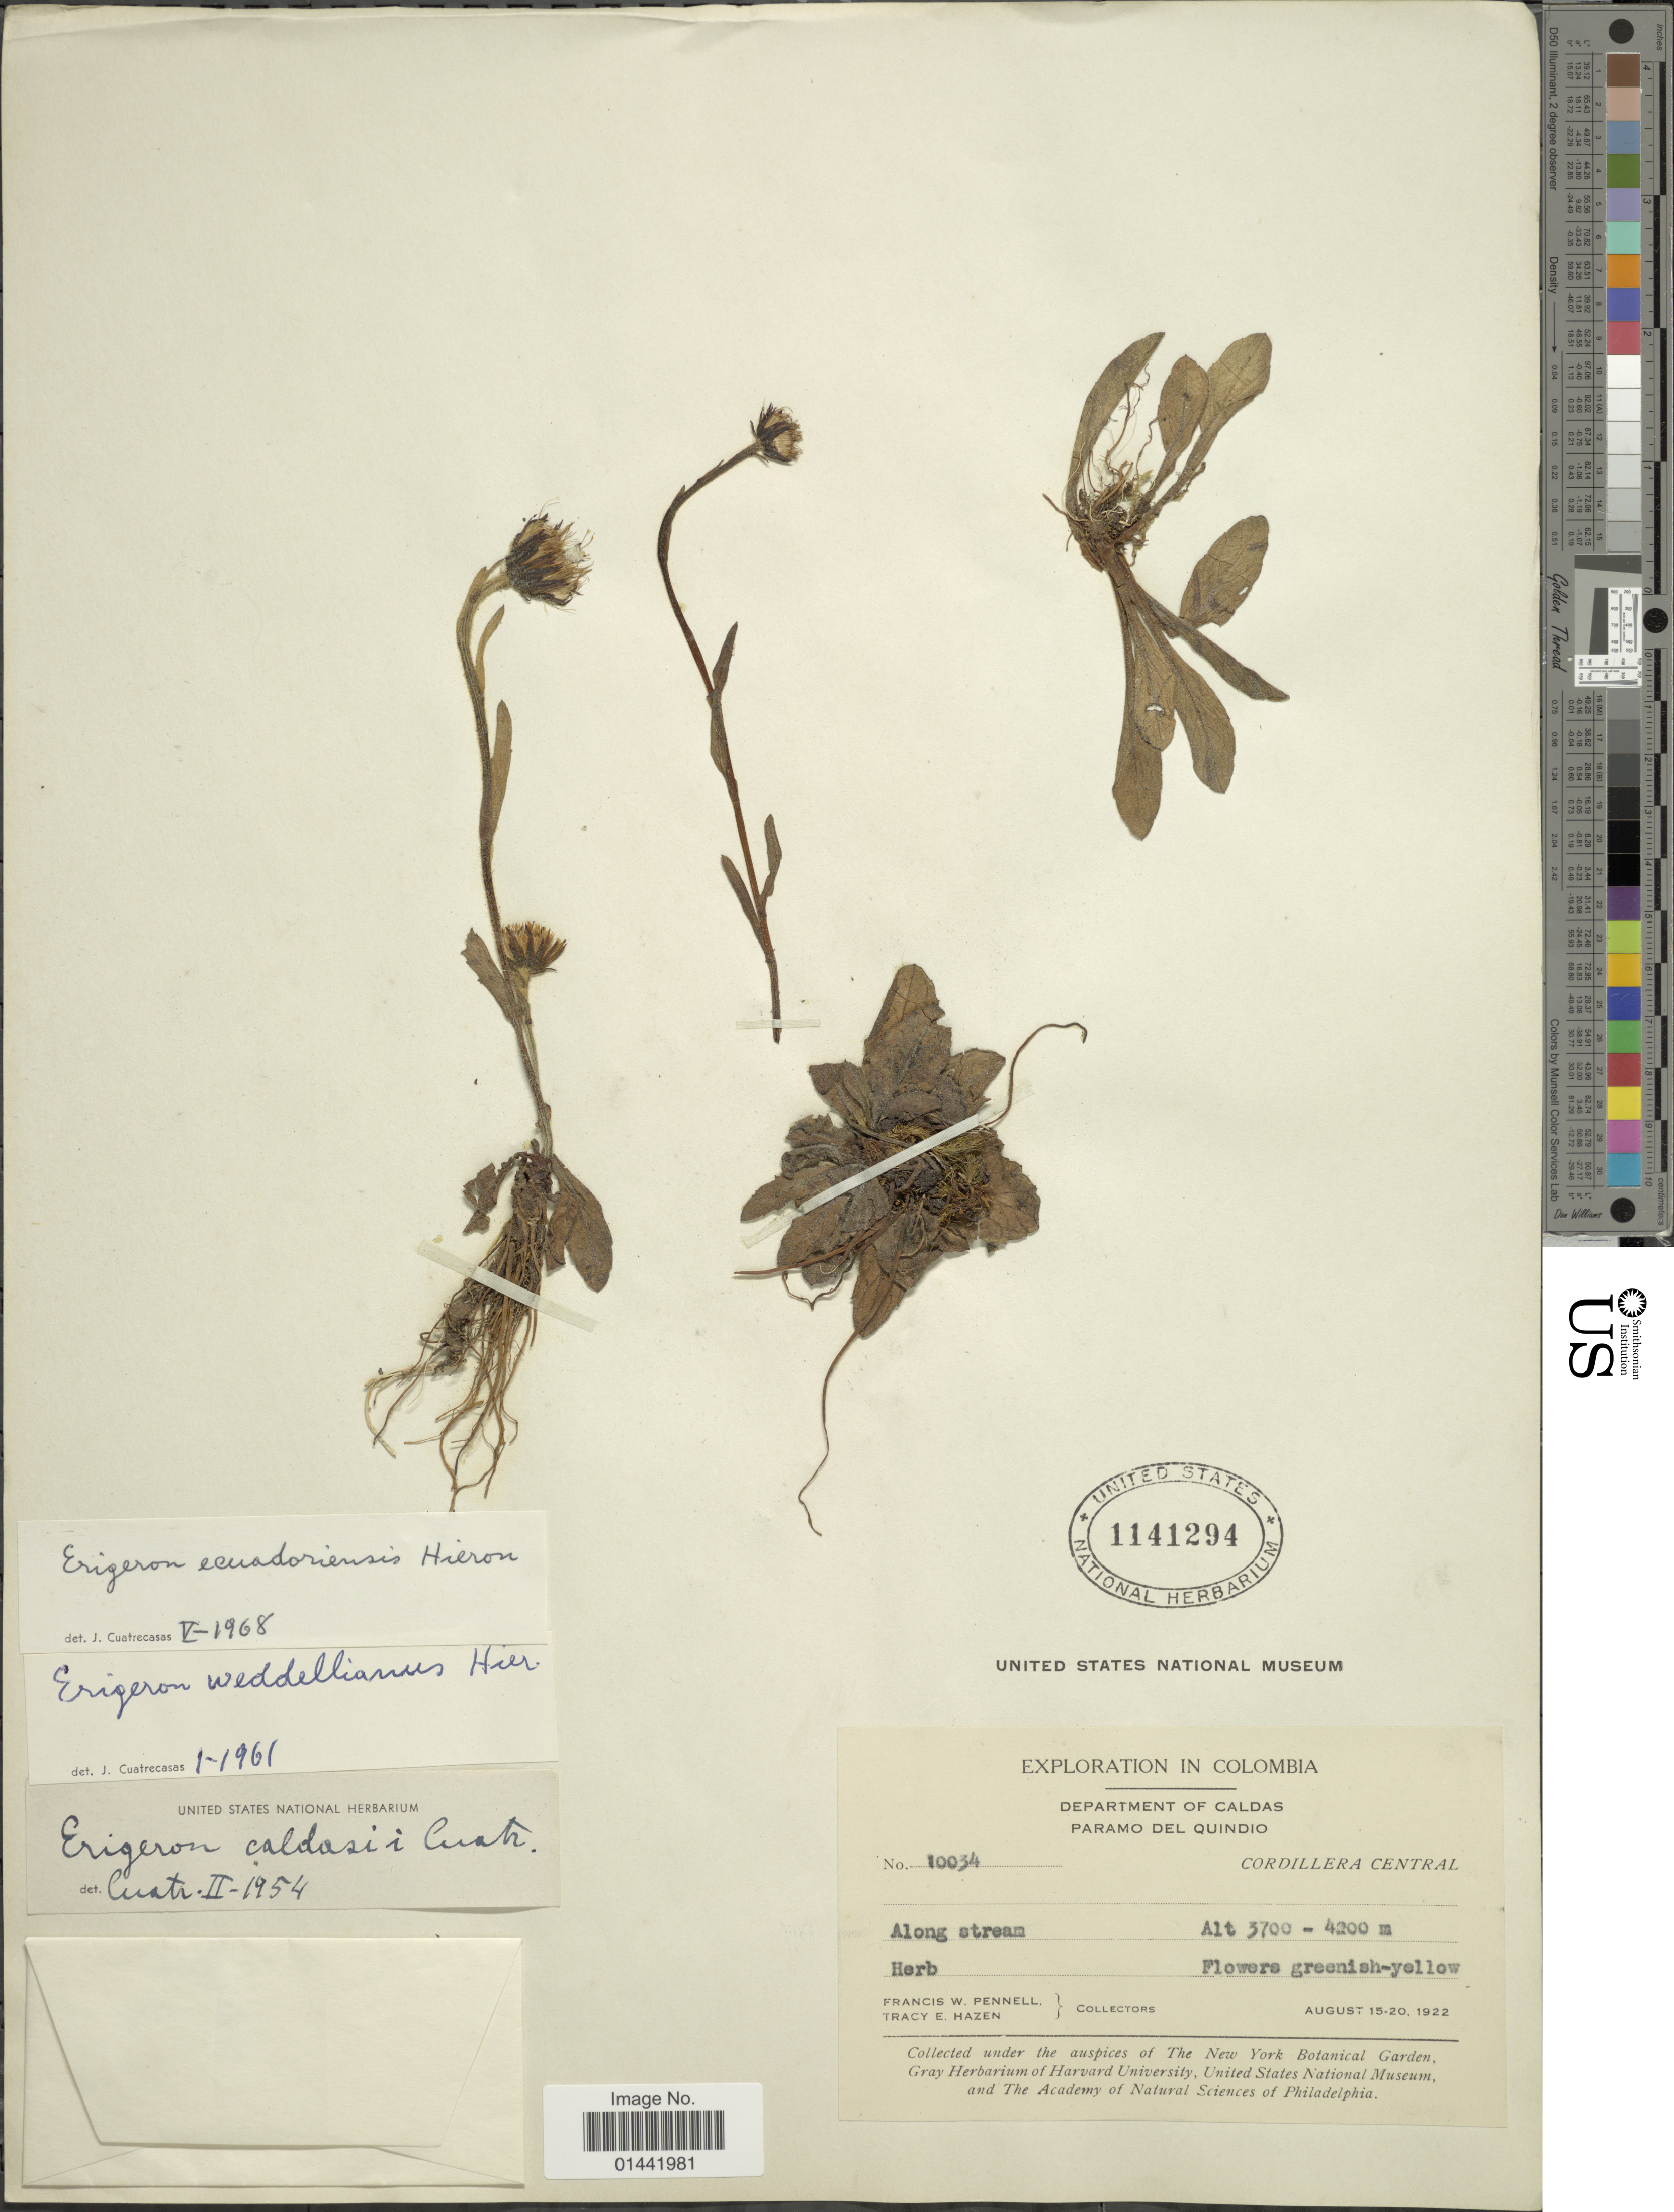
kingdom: Plantae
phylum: Tracheophyta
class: Magnoliopsida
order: Asterales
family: Asteraceae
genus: Erigeron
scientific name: Erigeron ecuadoriensis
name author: Hieron.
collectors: F. W. Pennell & T. E. Hazen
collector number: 10034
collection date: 1922-02-15/1922-08-20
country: Colombia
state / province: Caldas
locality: Paramo del Quindio, Cordillera Central, along stream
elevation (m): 3700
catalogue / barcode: US 1141294